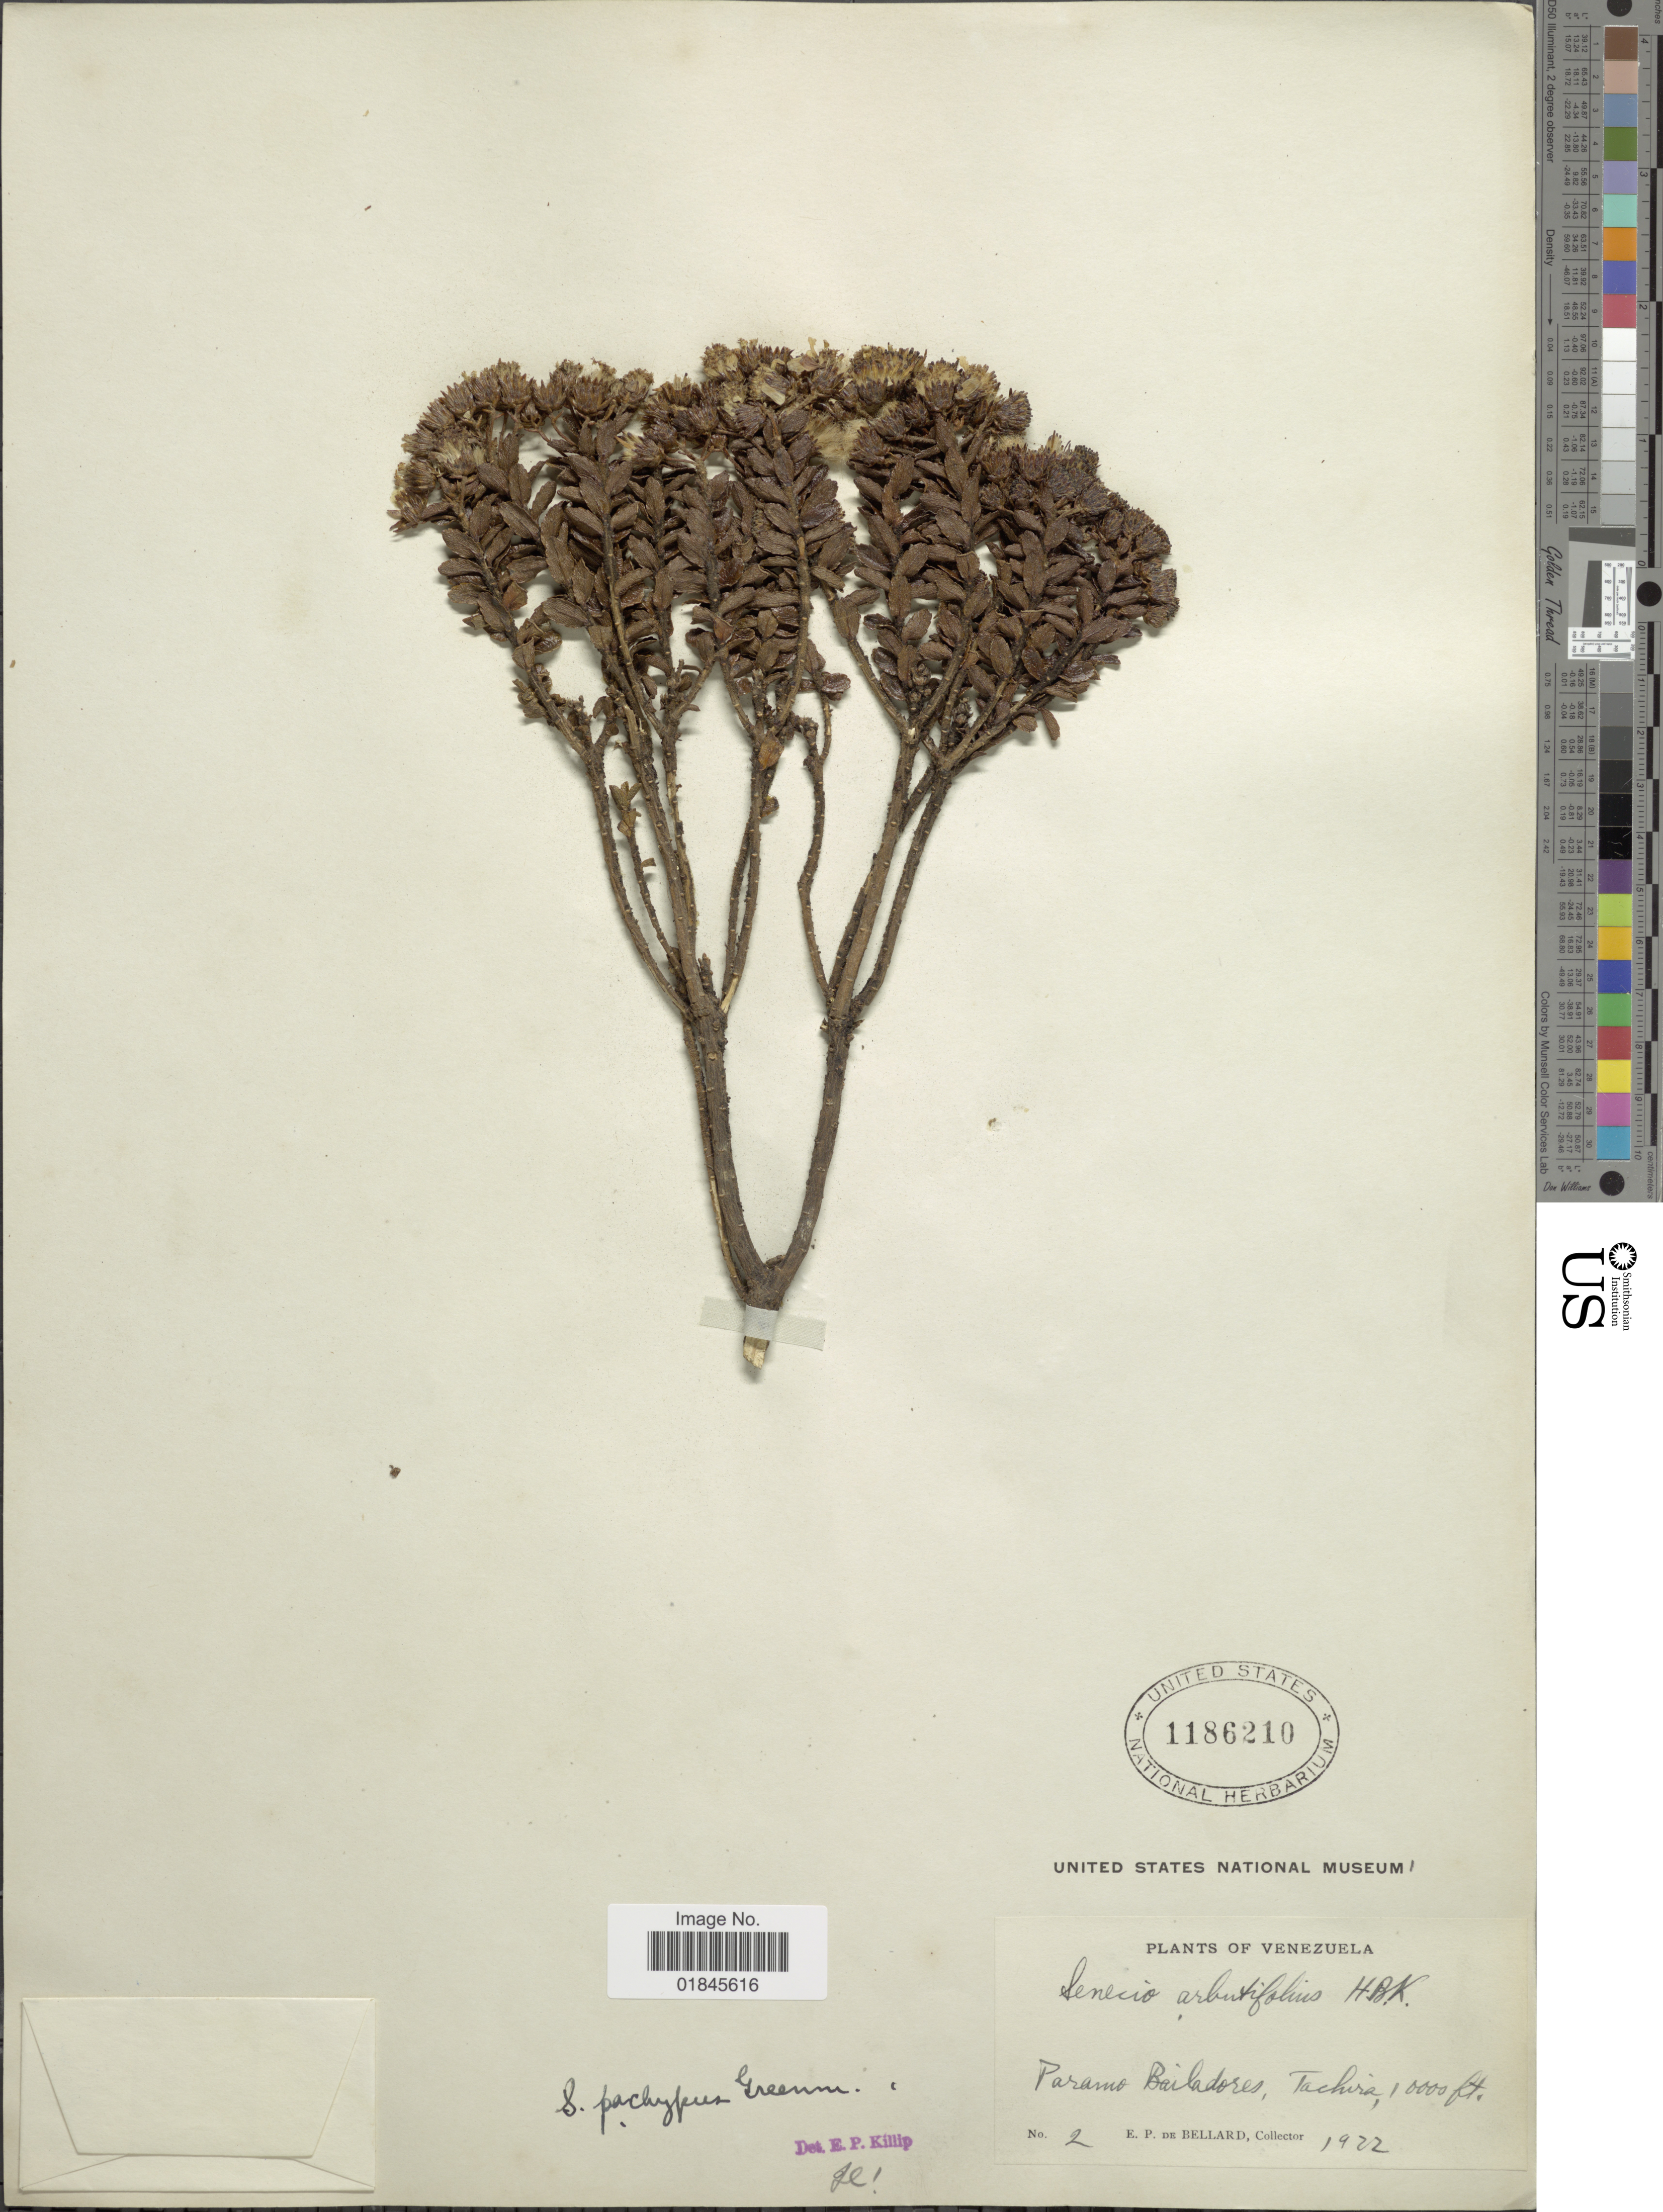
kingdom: Plantae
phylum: Tracheophyta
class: Magnoliopsida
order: Asterales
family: Asteraceae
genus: Pentacalia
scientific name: Pentacalia pachypus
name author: (Greenm.) Cuatrec.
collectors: E. de Bellard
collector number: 2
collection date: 1922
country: Venezuela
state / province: Tachira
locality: Paramo Bailadores, Tachira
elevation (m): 3048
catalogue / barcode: US 1186210